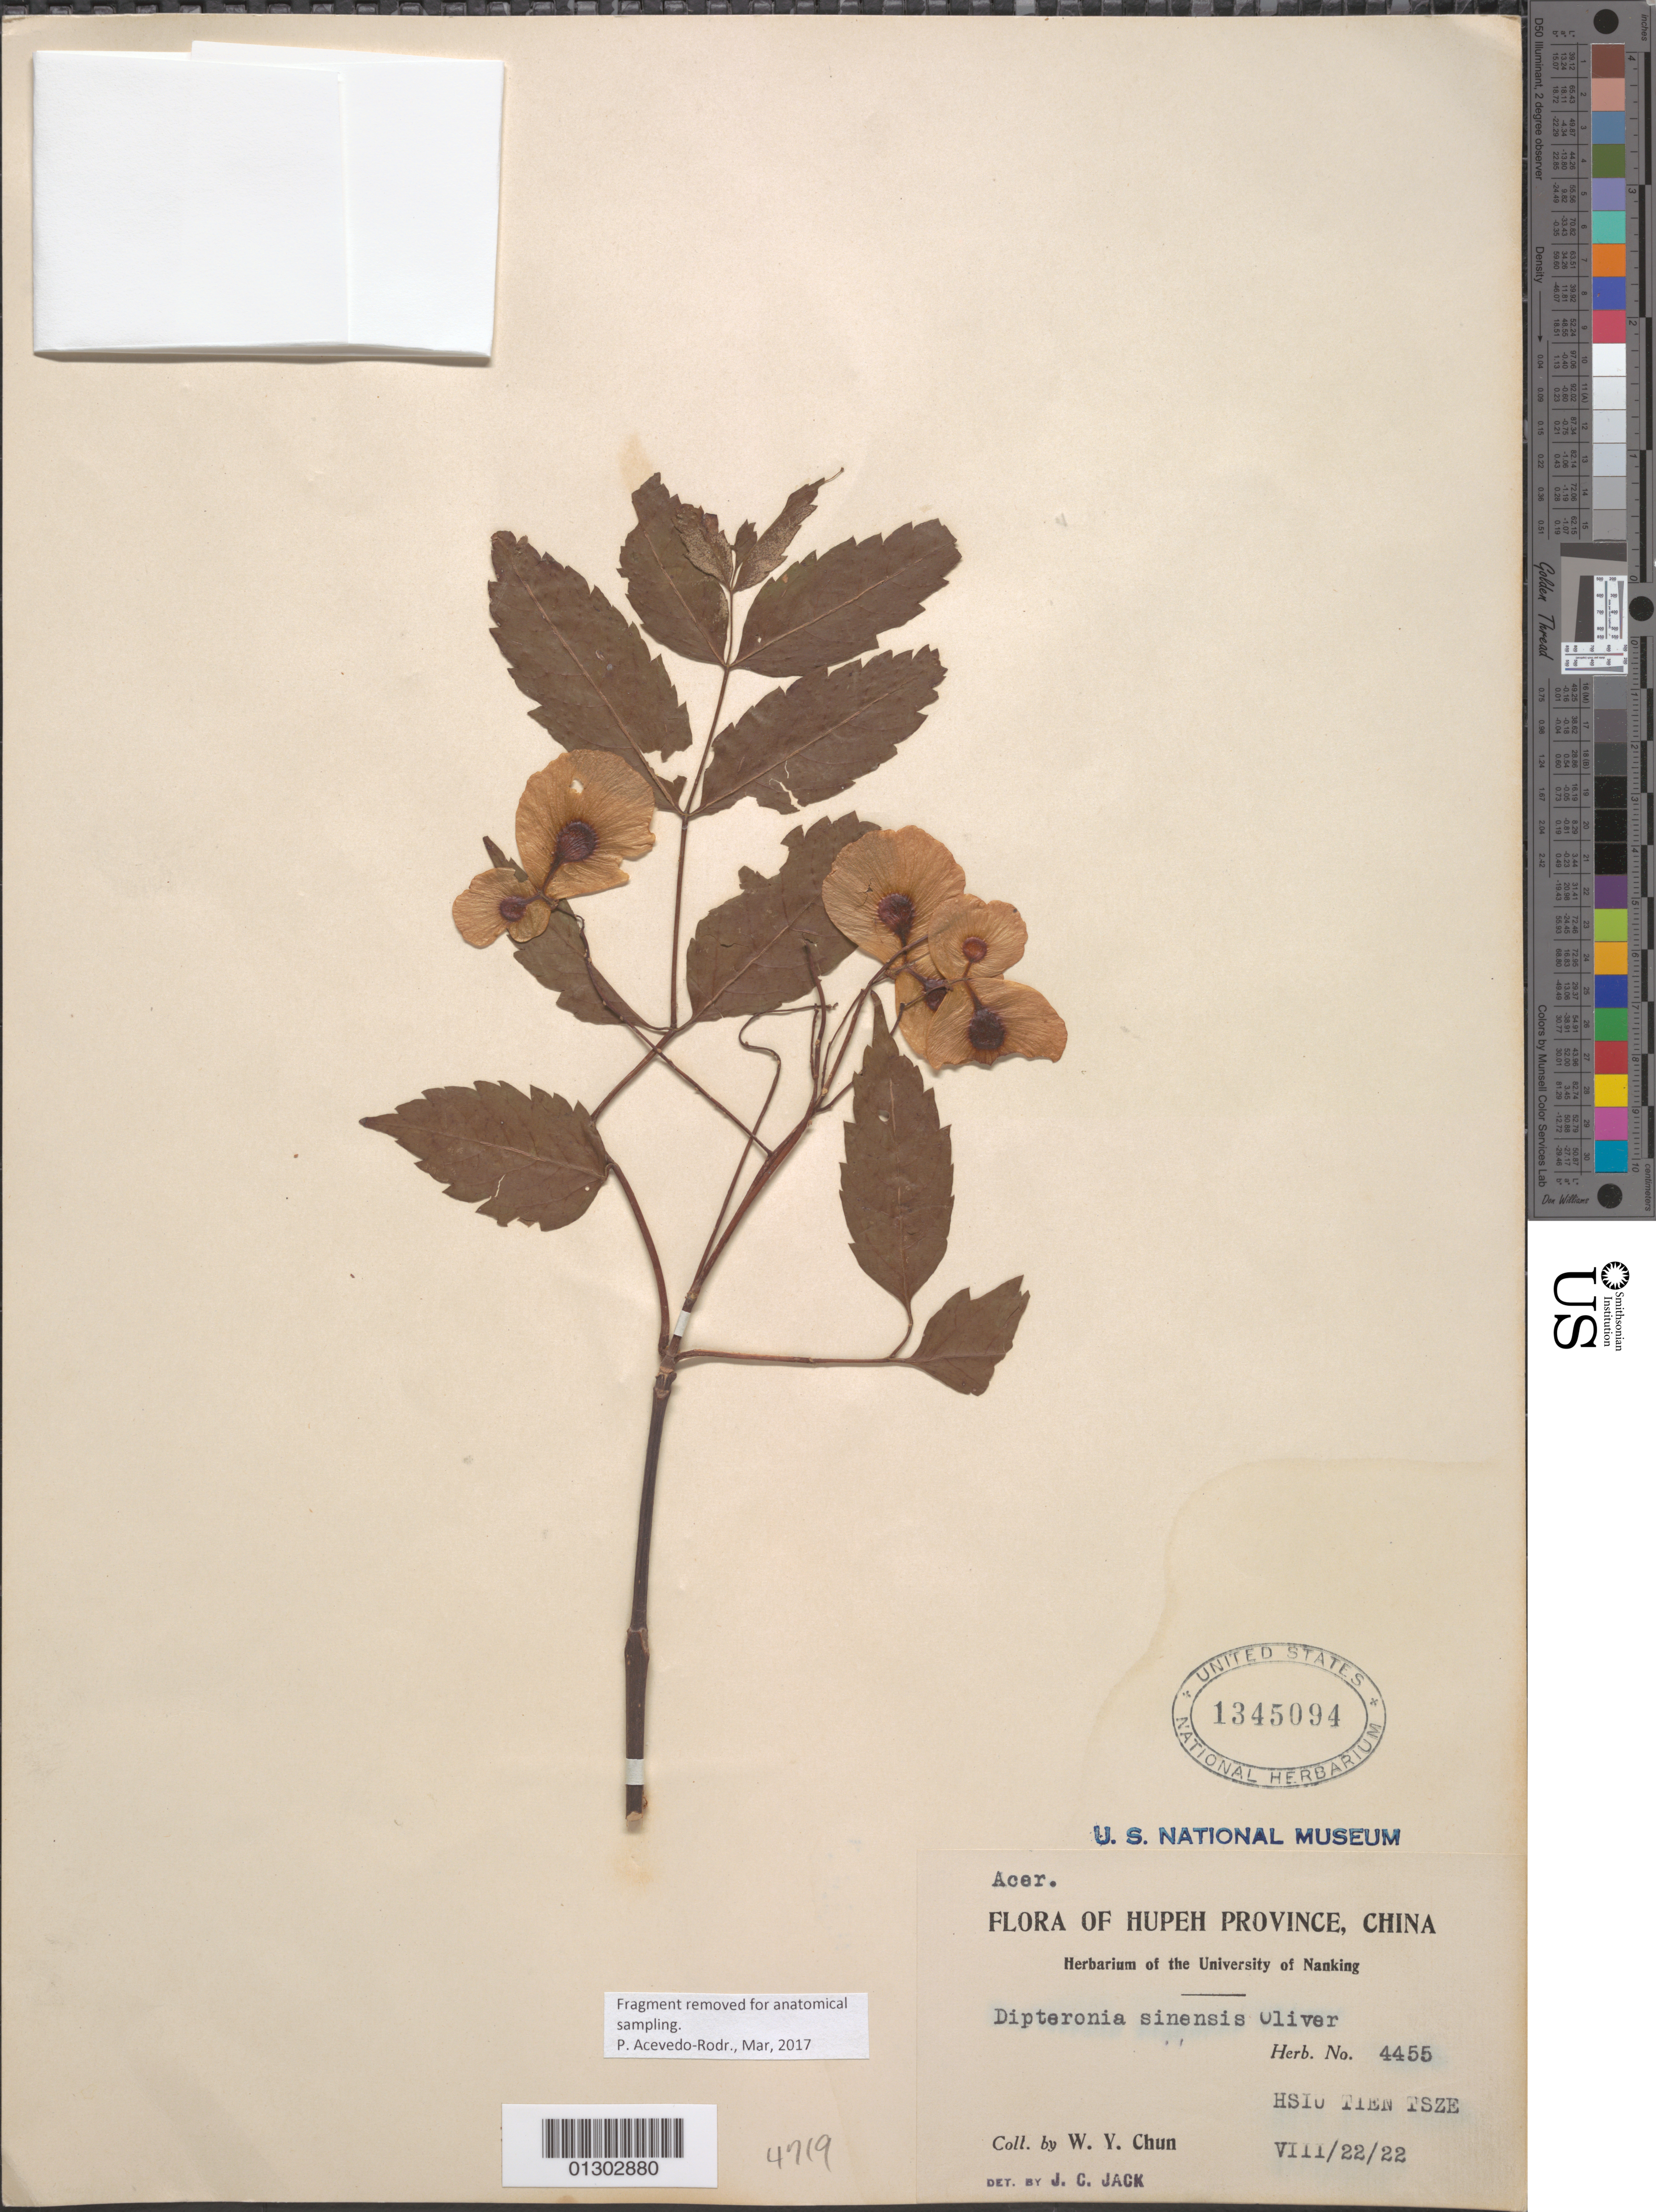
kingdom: Plantae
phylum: Tracheophyta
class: Magnoliopsida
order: Sapindales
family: Sapindaceae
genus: Dipteronia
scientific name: Dipteronia sinensis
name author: Oliv.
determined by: Jack, J. C.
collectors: W. Y. Chun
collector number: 4455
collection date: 1922-08-22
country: China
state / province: Hubei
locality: Hsiu Tien Tsze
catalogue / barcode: US 1345094